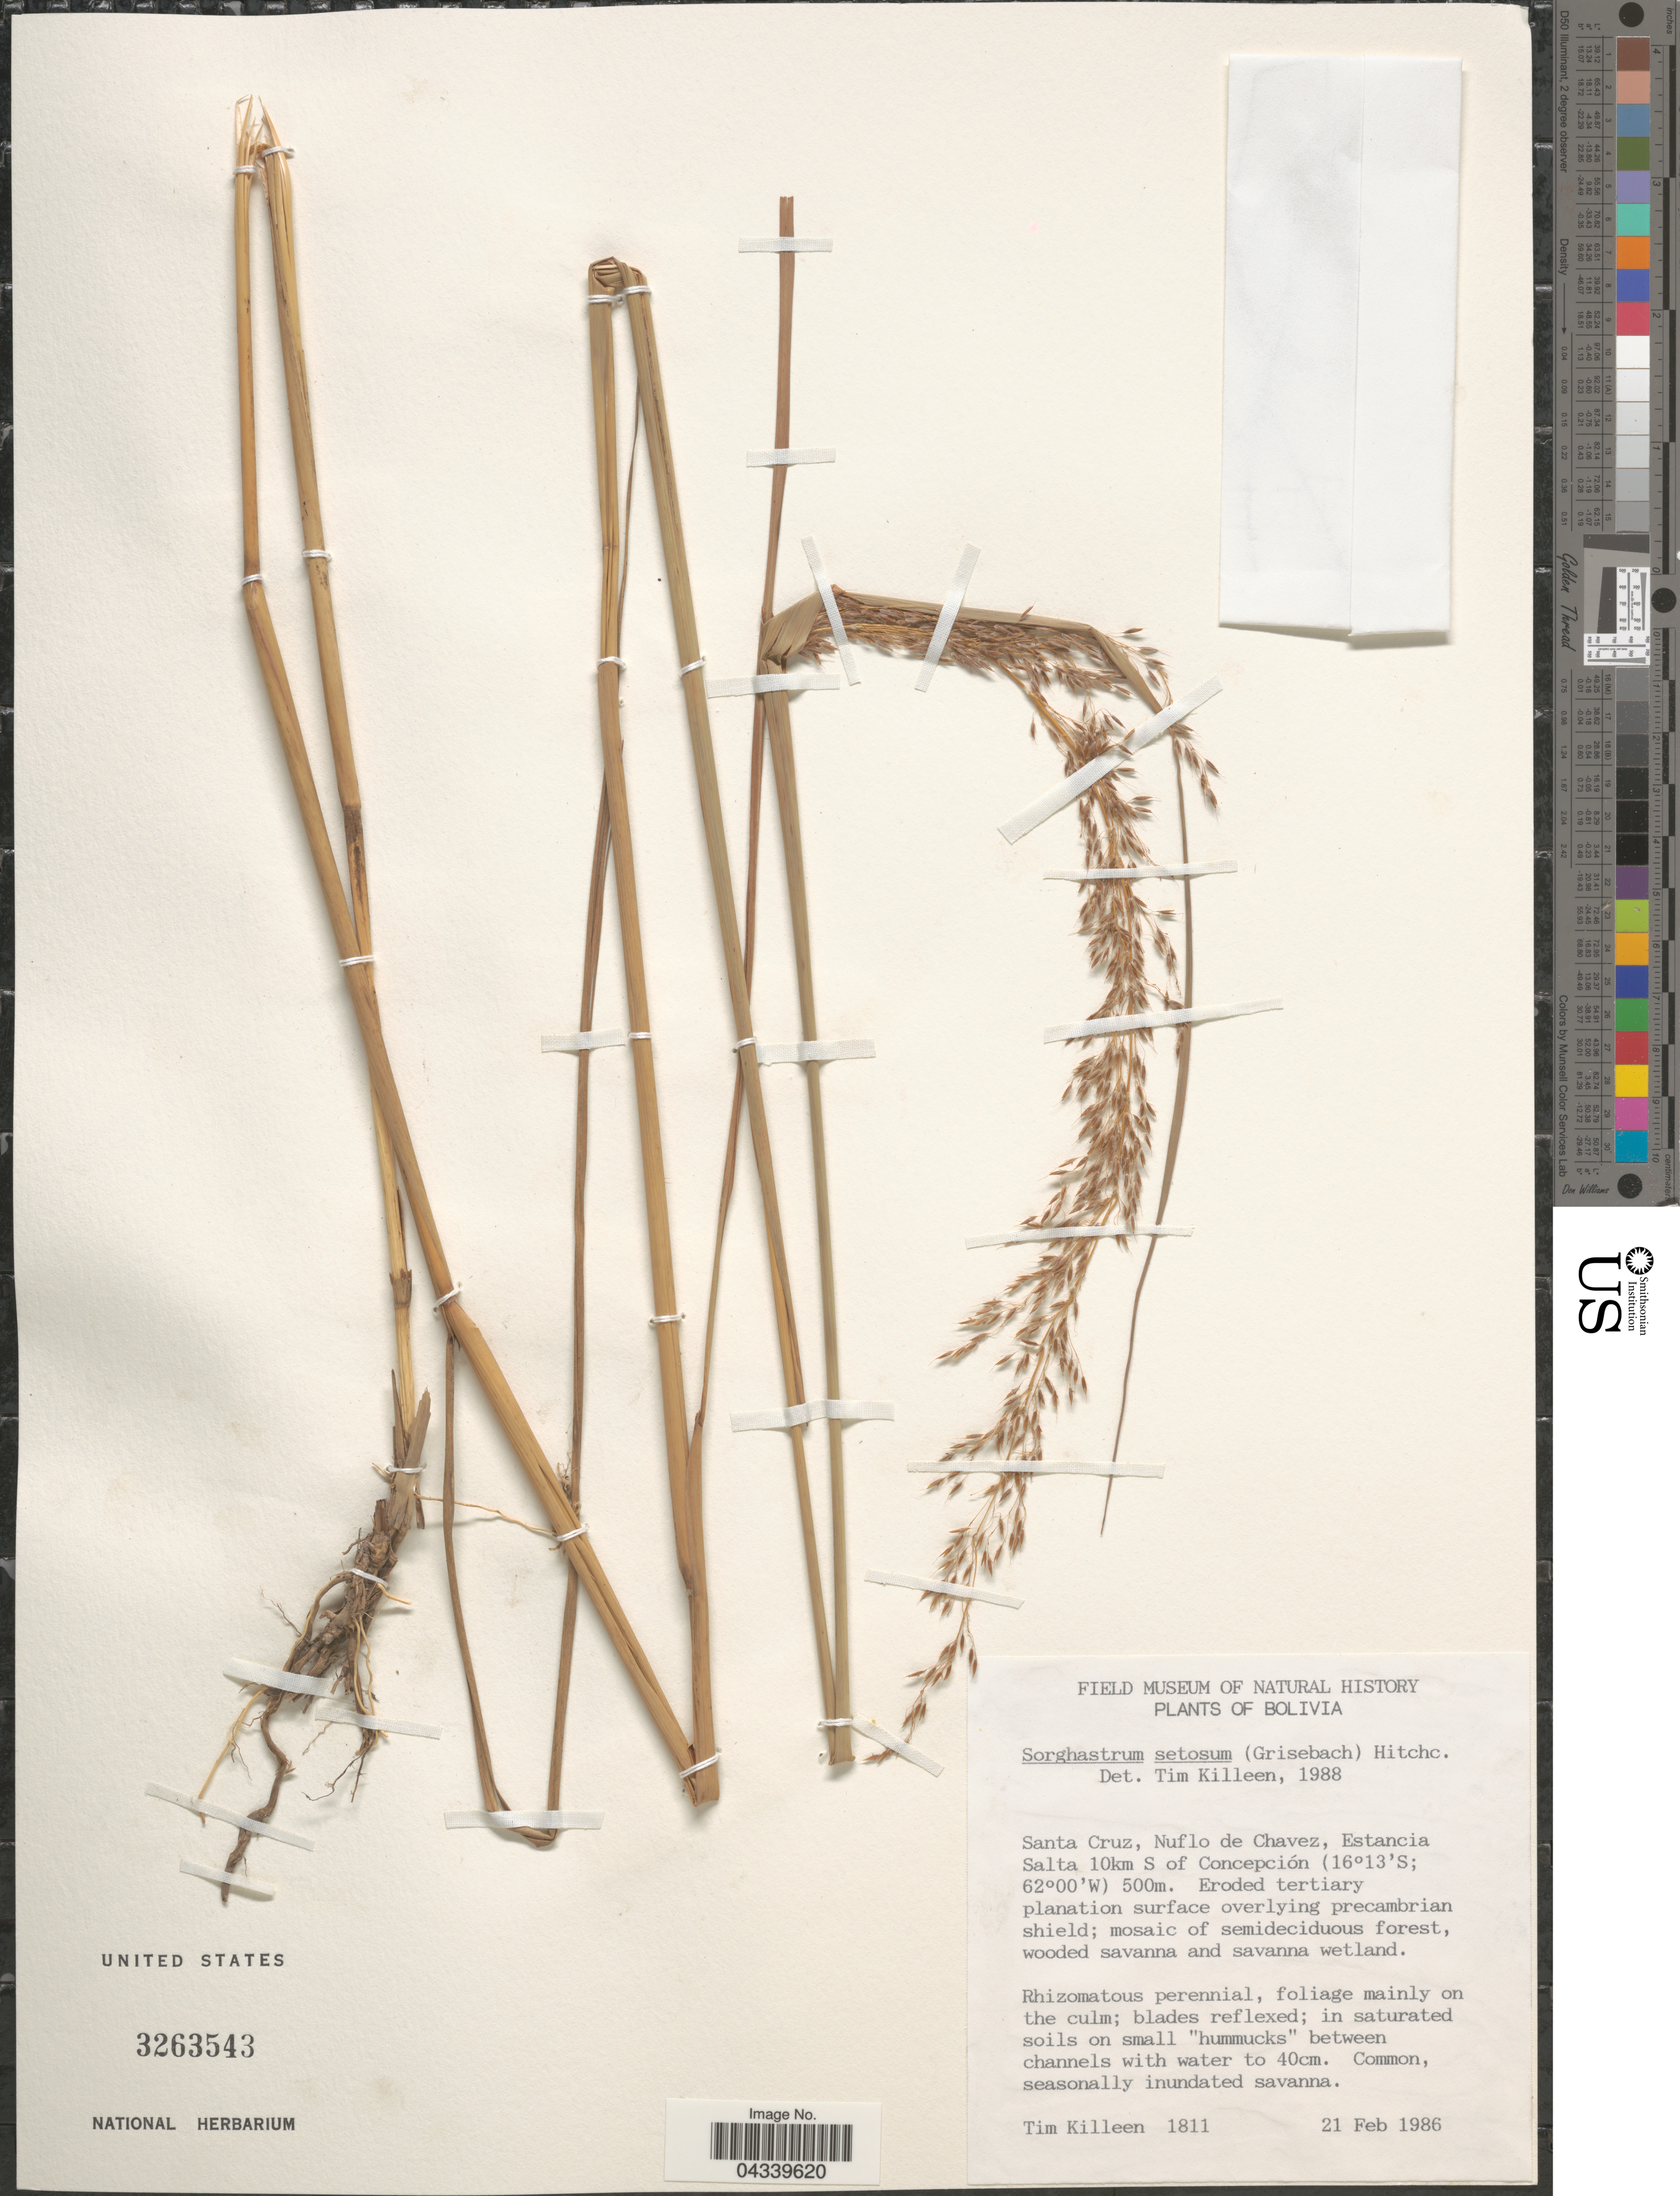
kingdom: Plantae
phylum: Tracheophyta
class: Liliopsida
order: Poales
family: Poaceae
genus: Sorghastrum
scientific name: Sorghastrum setosum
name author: (Griseb.) Hitchc.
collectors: T. J. Killeen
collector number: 1811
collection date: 1986-02-21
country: Bolivia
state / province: Santa Cruz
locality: Nuflo de Chavez, Estancia Salta 10km S of Concepción.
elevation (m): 500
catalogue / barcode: US 3263543